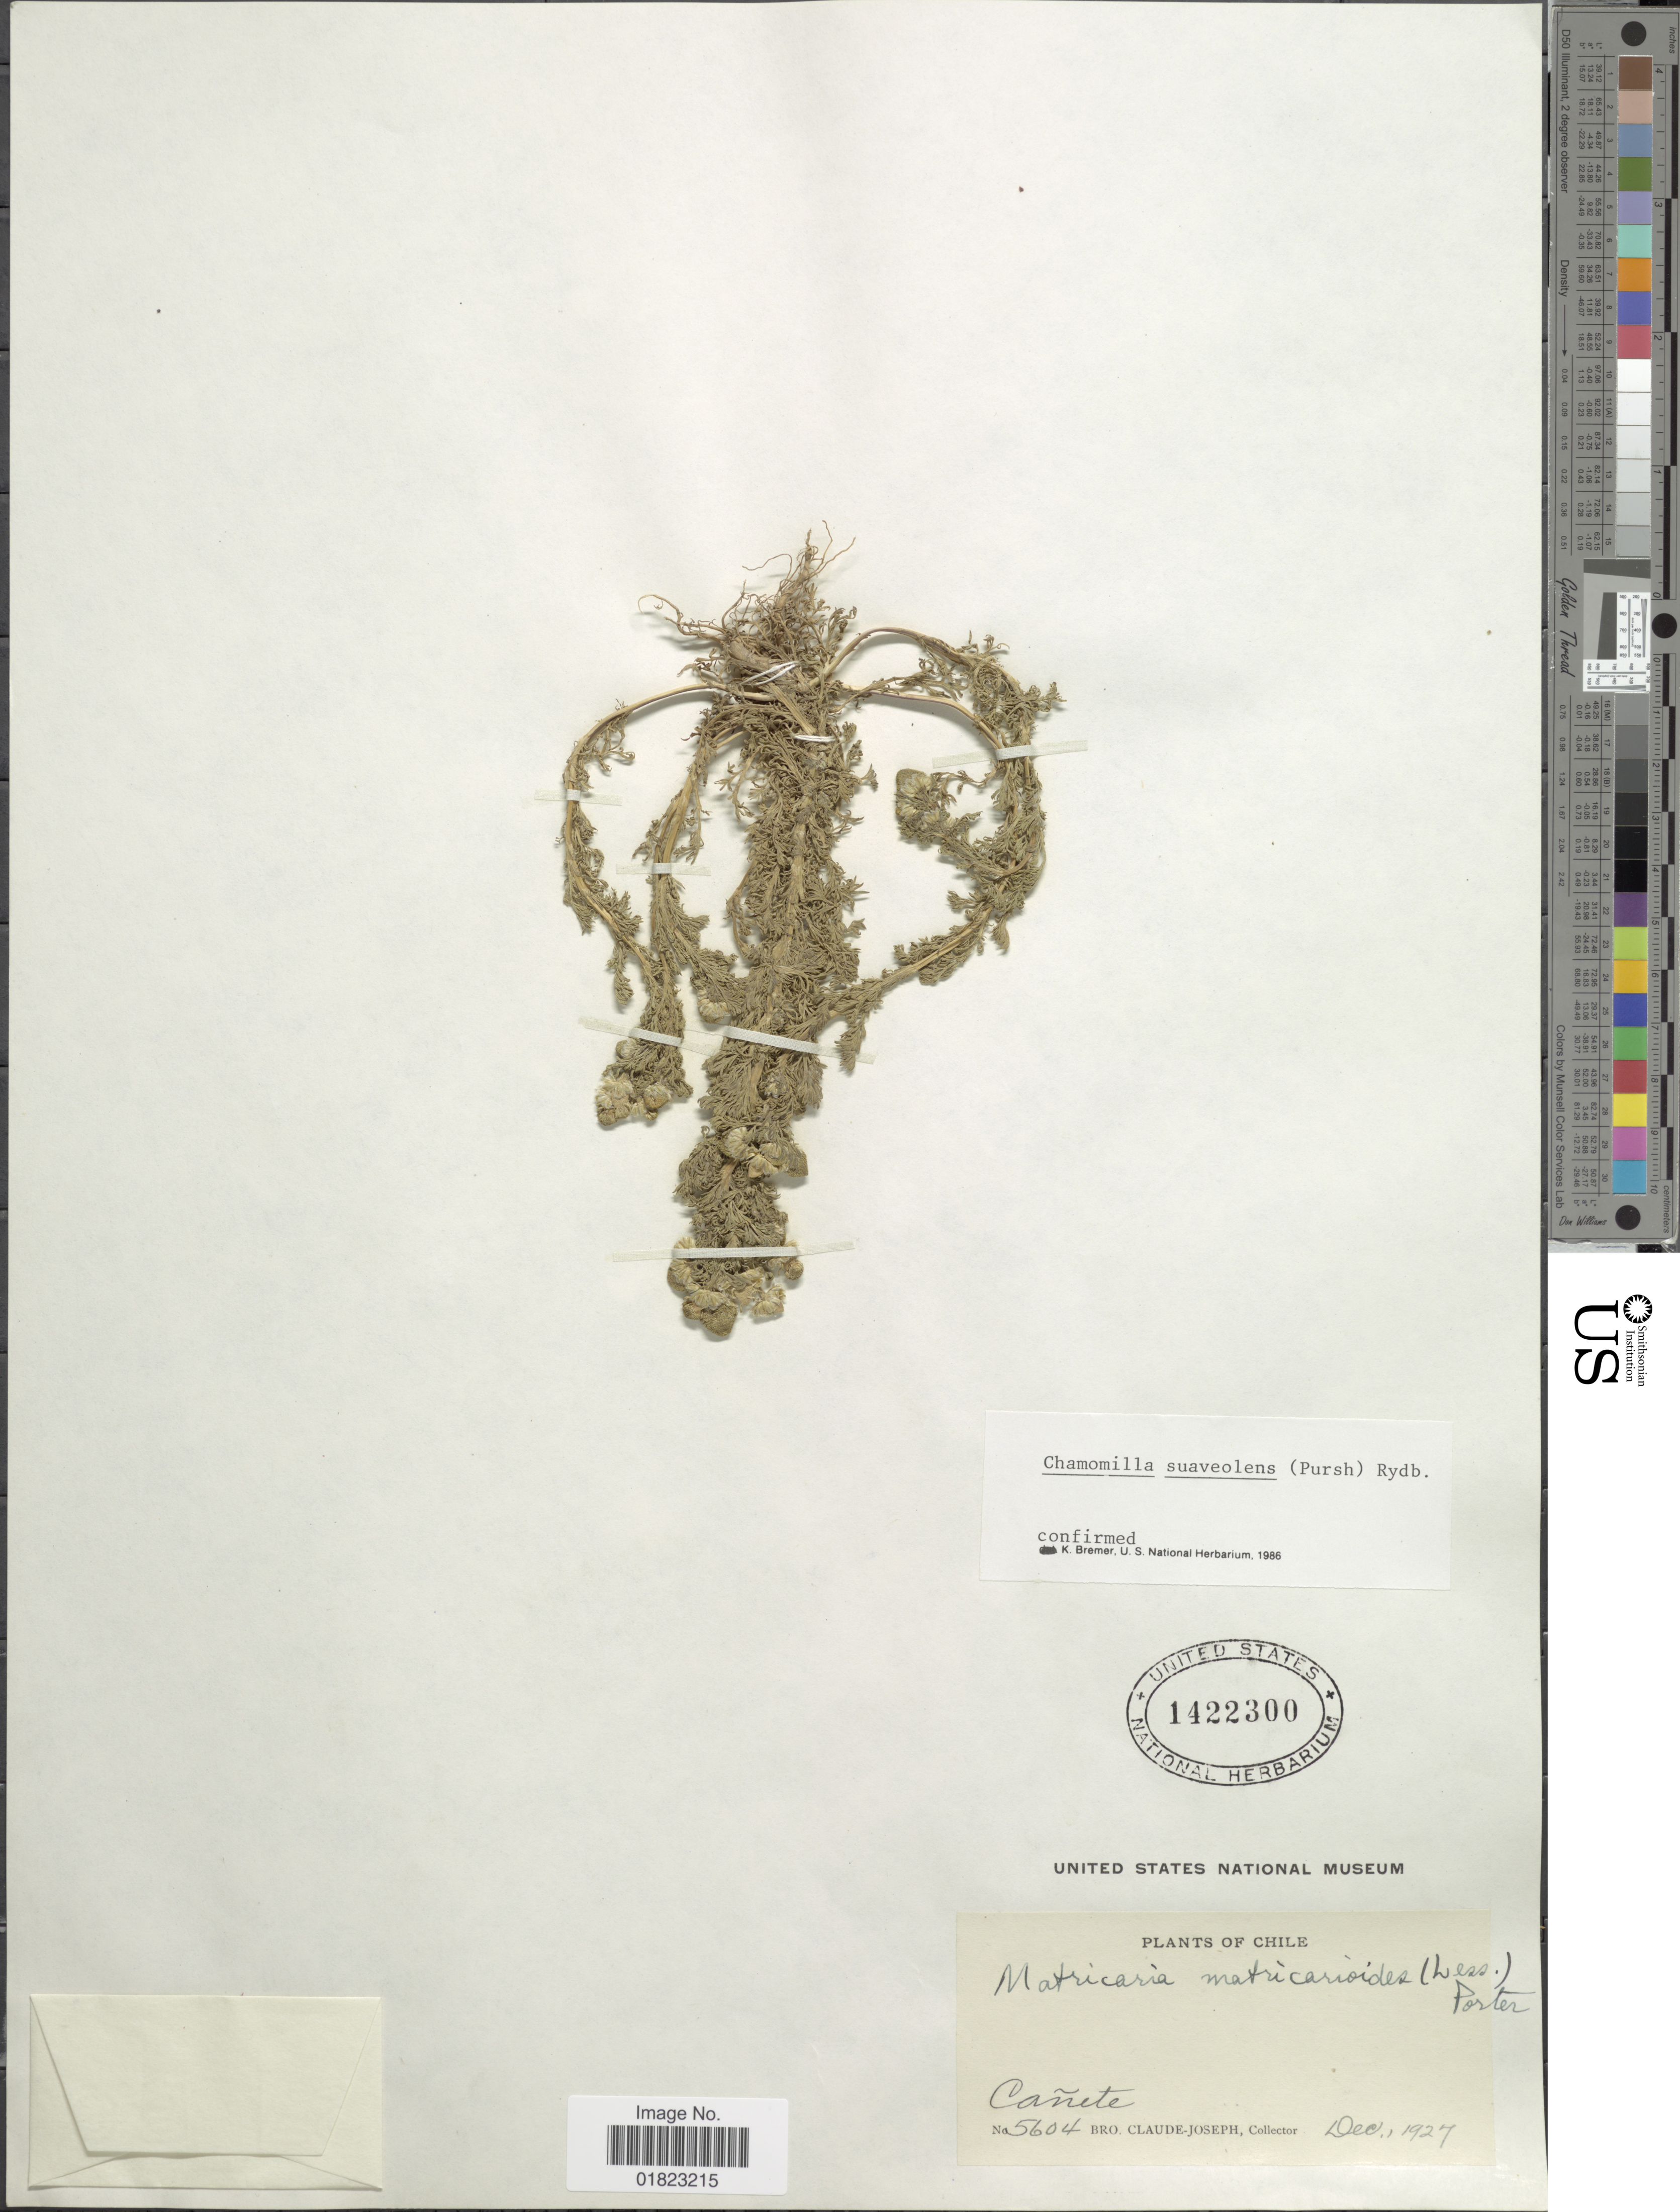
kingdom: Plantae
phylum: Tracheophyta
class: Magnoliopsida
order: Asterales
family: Asteraceae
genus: Matricaria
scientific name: Matricaria matricarioides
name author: (Less.) Porter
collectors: Bro. Claude-Joseph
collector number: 5604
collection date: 1927-12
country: Chile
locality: Canete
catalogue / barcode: US 1422300